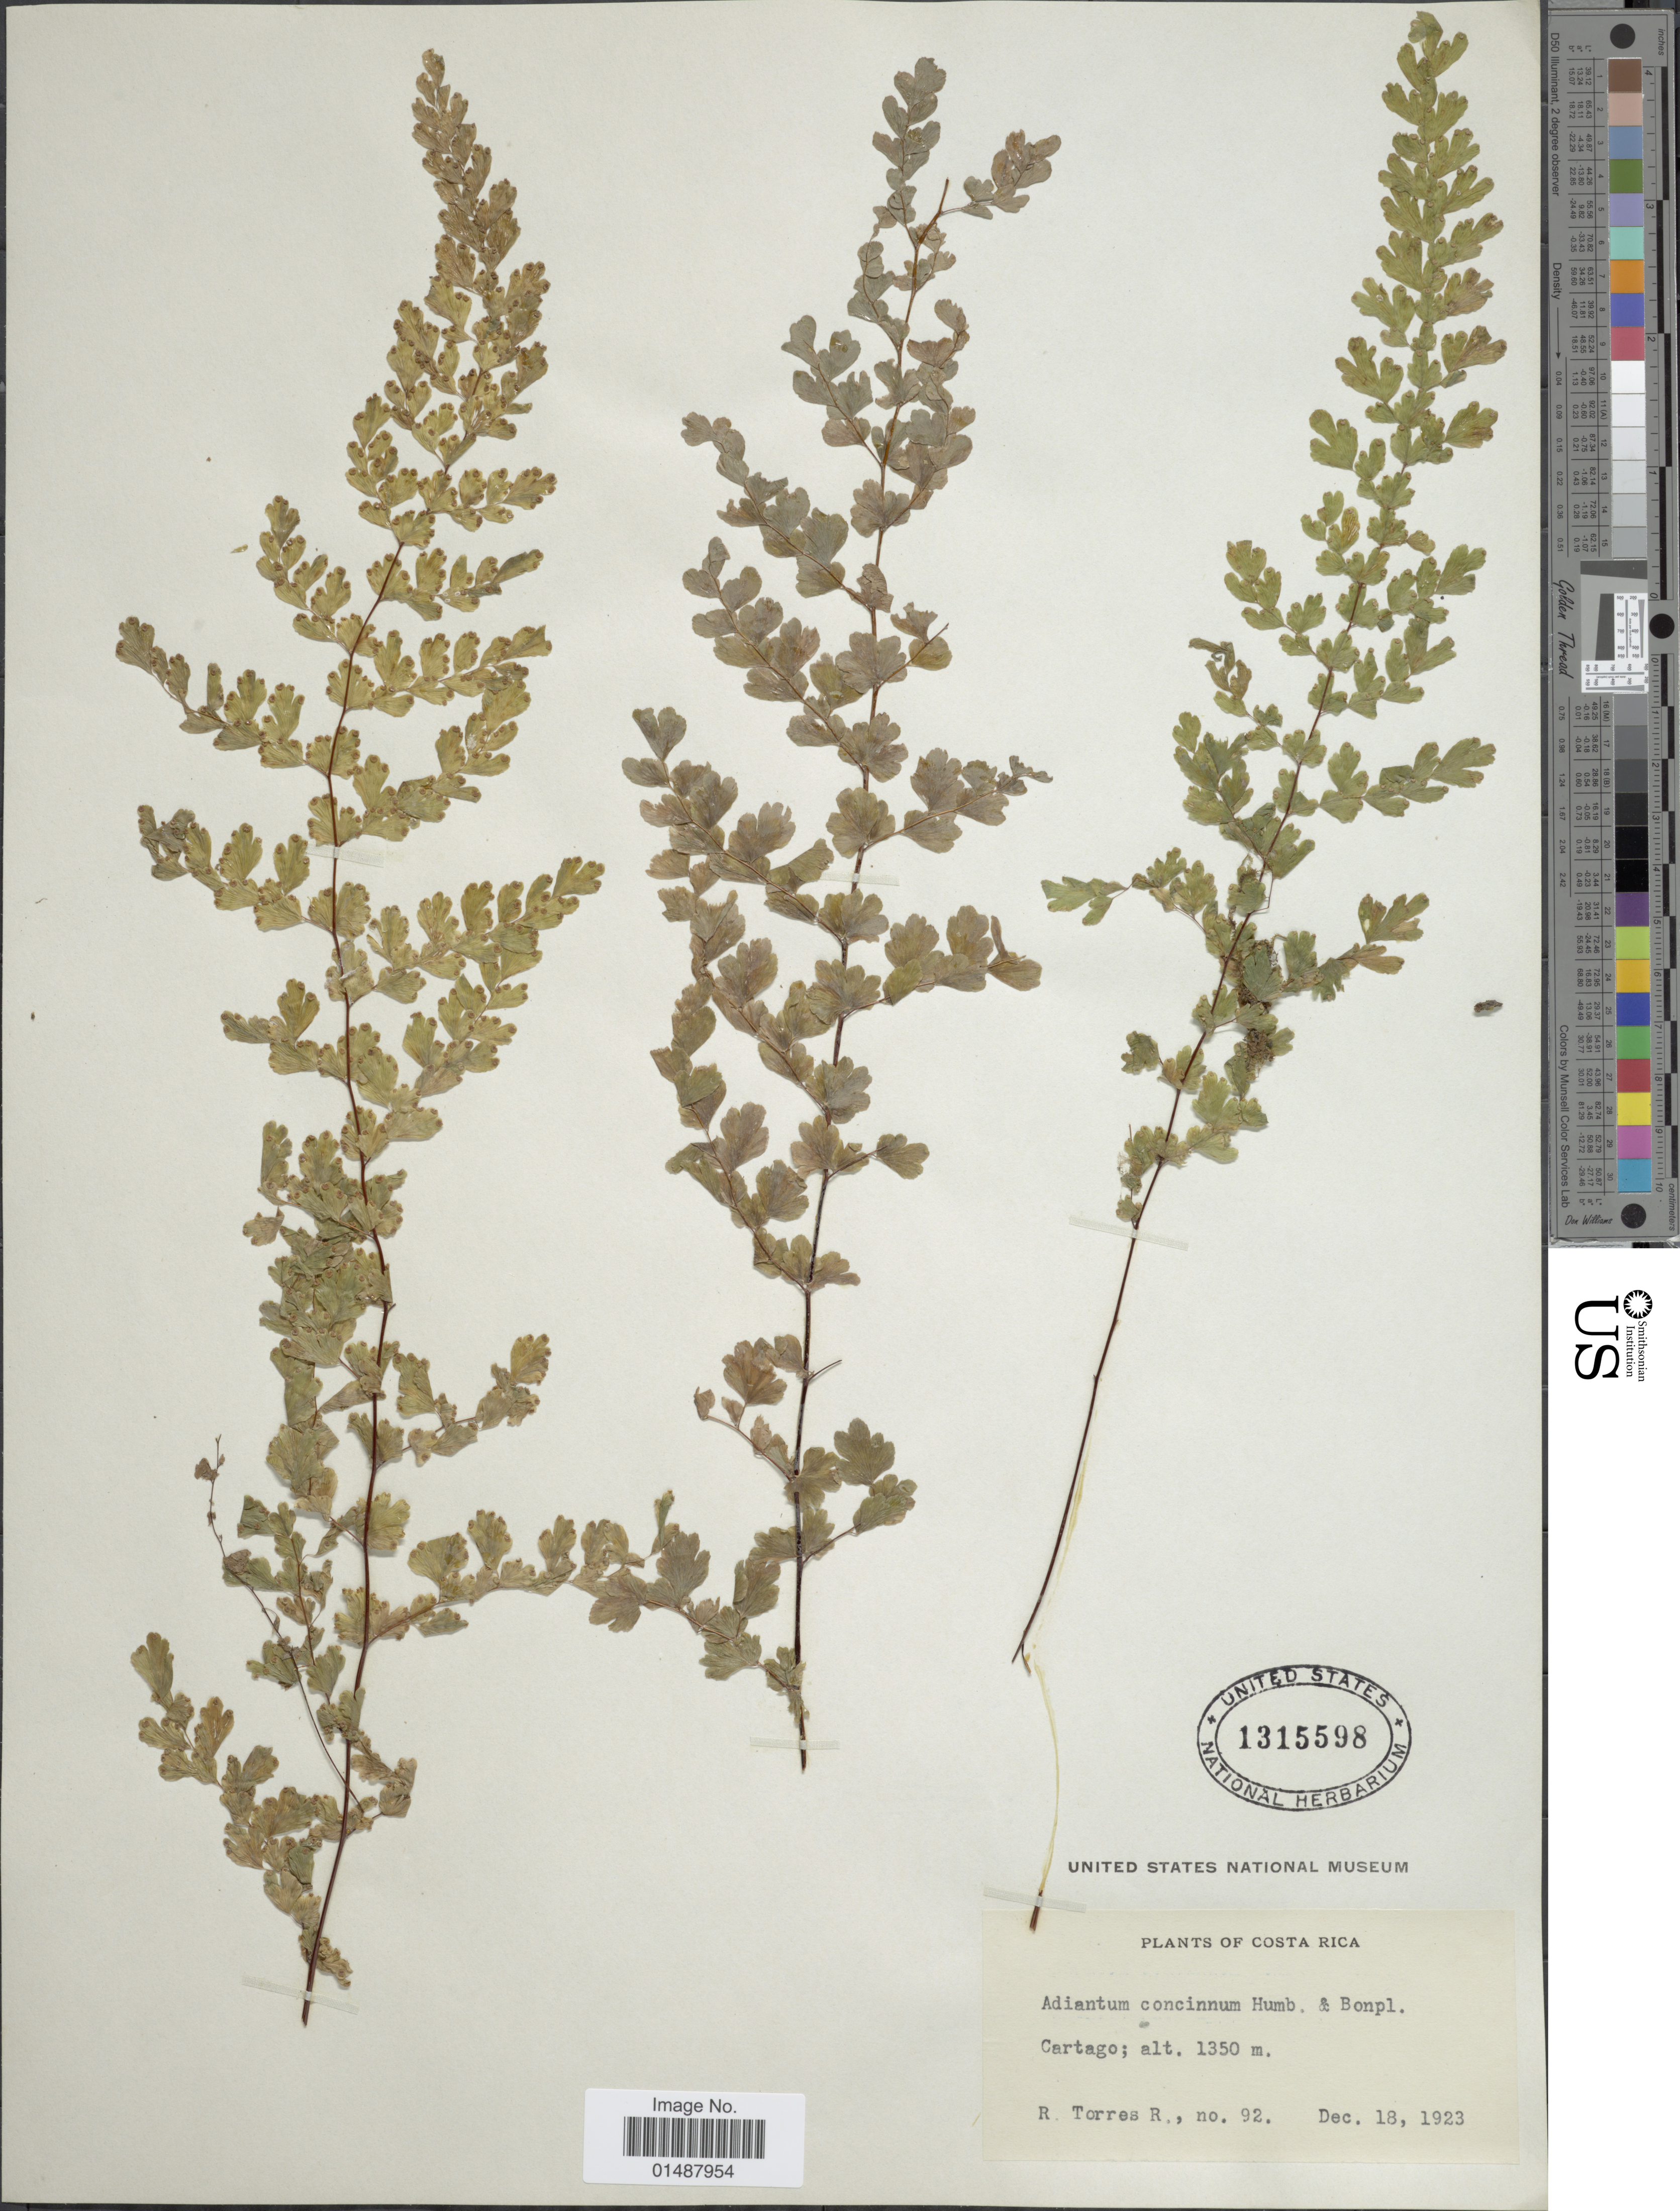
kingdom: Plantae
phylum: Tracheophyta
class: Polypodiopsida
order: Polypodiales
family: Pteridaceae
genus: Adiantum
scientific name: Adiantum concinnum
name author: Humb. & Bonpl. ex Willd.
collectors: R. Torres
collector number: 92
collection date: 1923-12-18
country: Costa Rica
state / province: Cartago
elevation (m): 1350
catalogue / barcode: US 1315598